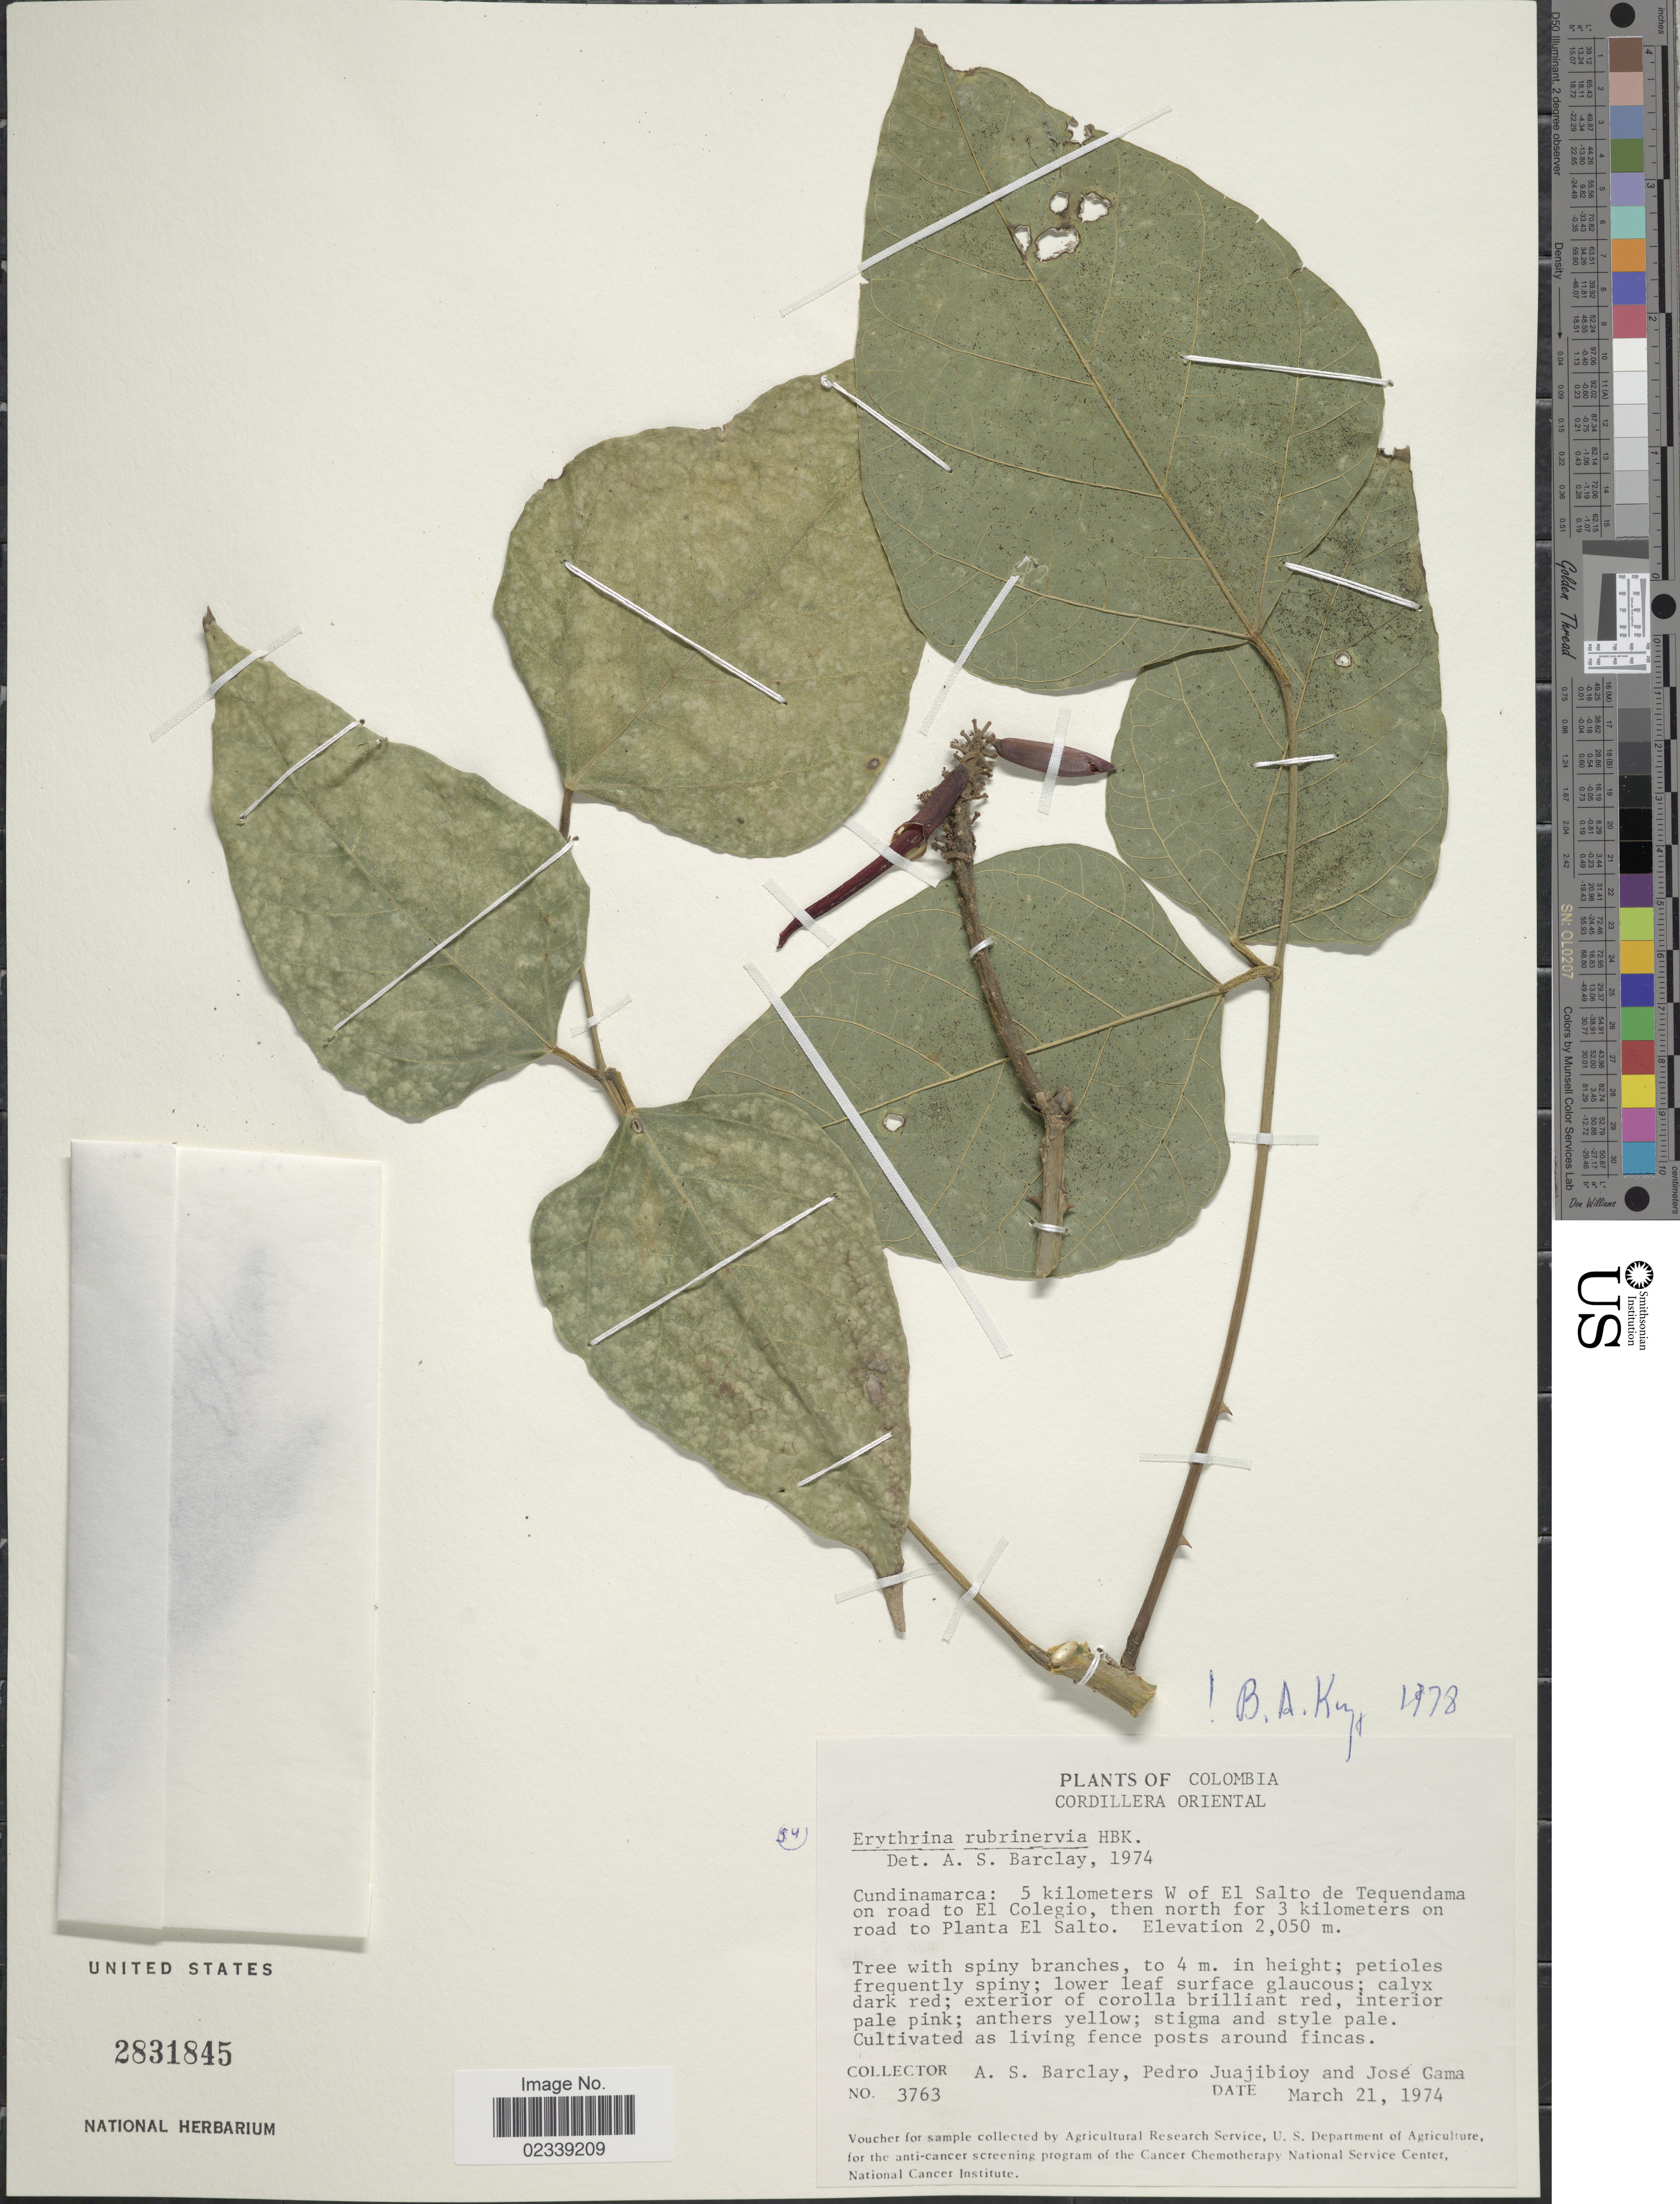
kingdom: Plantae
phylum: Tracheophyta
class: Magnoliopsida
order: Fabales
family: Fabaceae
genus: Erythrina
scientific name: Erythrina rubrinervia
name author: Kunth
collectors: A. S. Barclay, P. Juajibioy & J. Gama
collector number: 3763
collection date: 1974-03-21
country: Colombia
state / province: Cundinamarca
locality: Cordillera Oriental, 5 kilometers W of El Salto de Tequendama on road to El Colegio, then north for 3 kilometers on road to Planta El Salto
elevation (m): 2050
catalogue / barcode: US 2831845